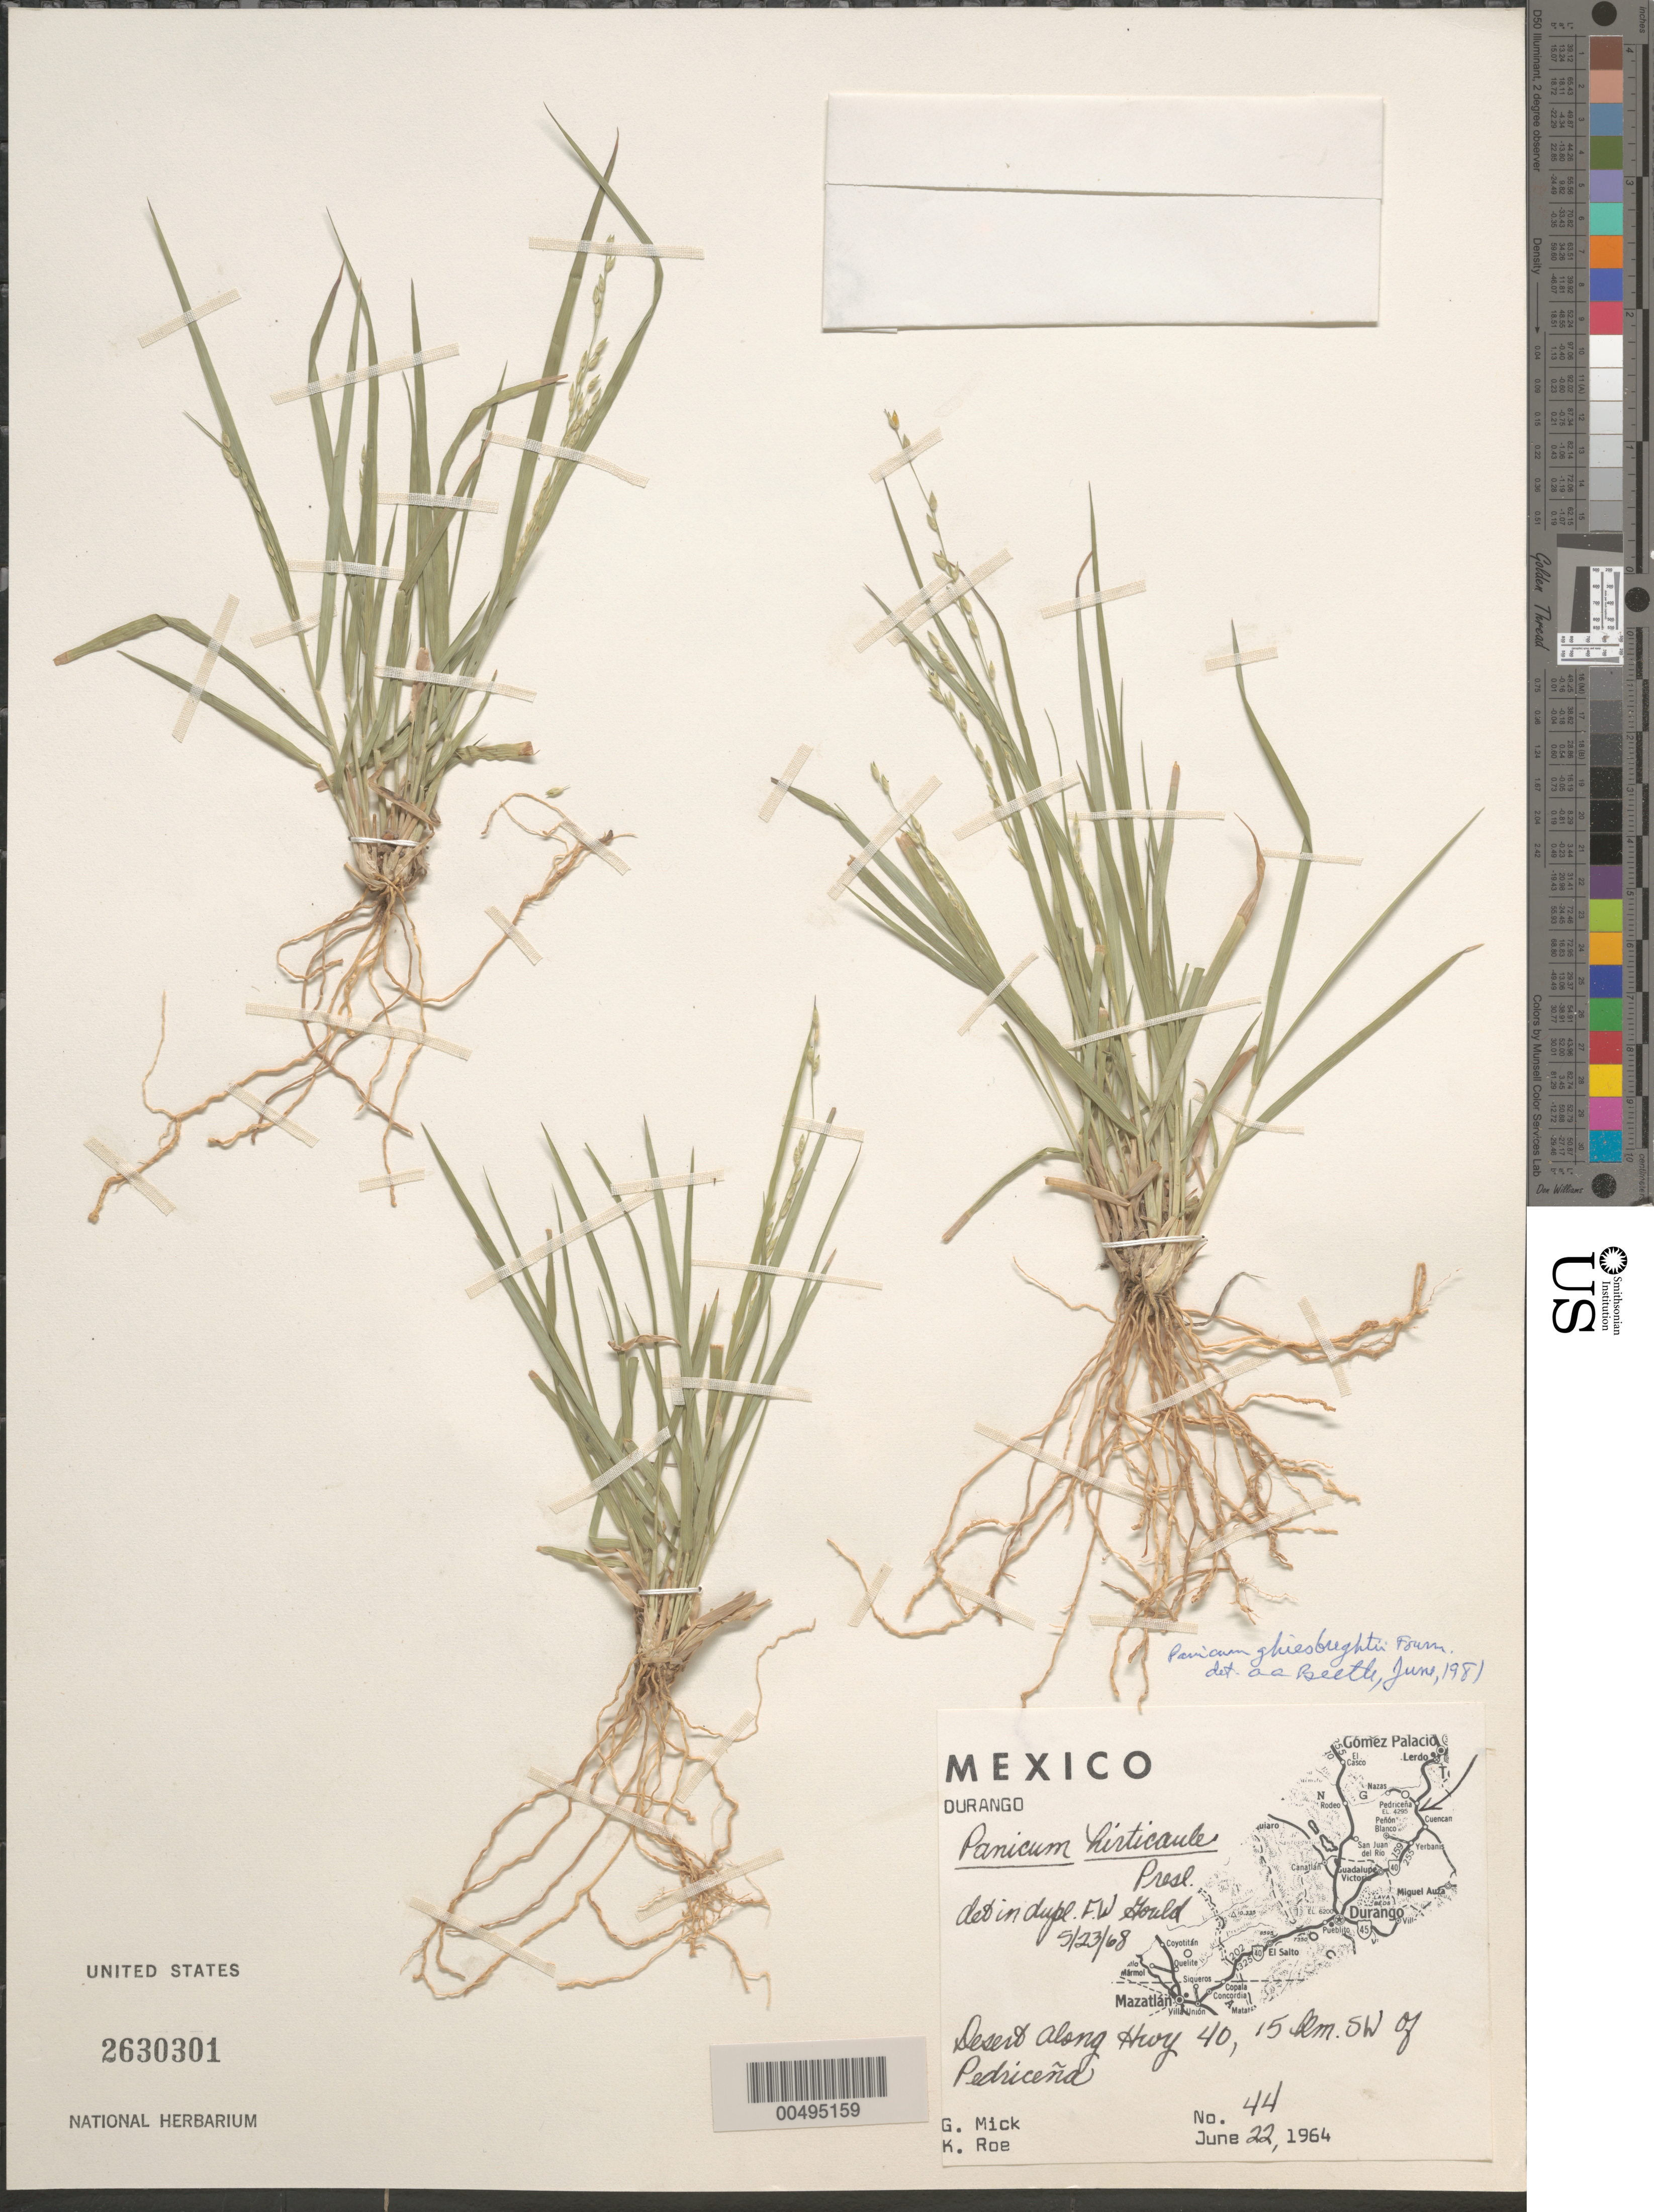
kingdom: Plantae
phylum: Tracheophyta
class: Liliopsida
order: Poales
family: Poaceae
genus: Panicum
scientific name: Panicum hallii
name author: Vasey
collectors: G. Mick & K. E. Roe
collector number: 44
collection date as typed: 22 Jun 1964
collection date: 1964-06-22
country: Mexico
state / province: Durango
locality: Along Hwy 40, 15 km SW of Pedriceña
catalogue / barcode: US 2630301